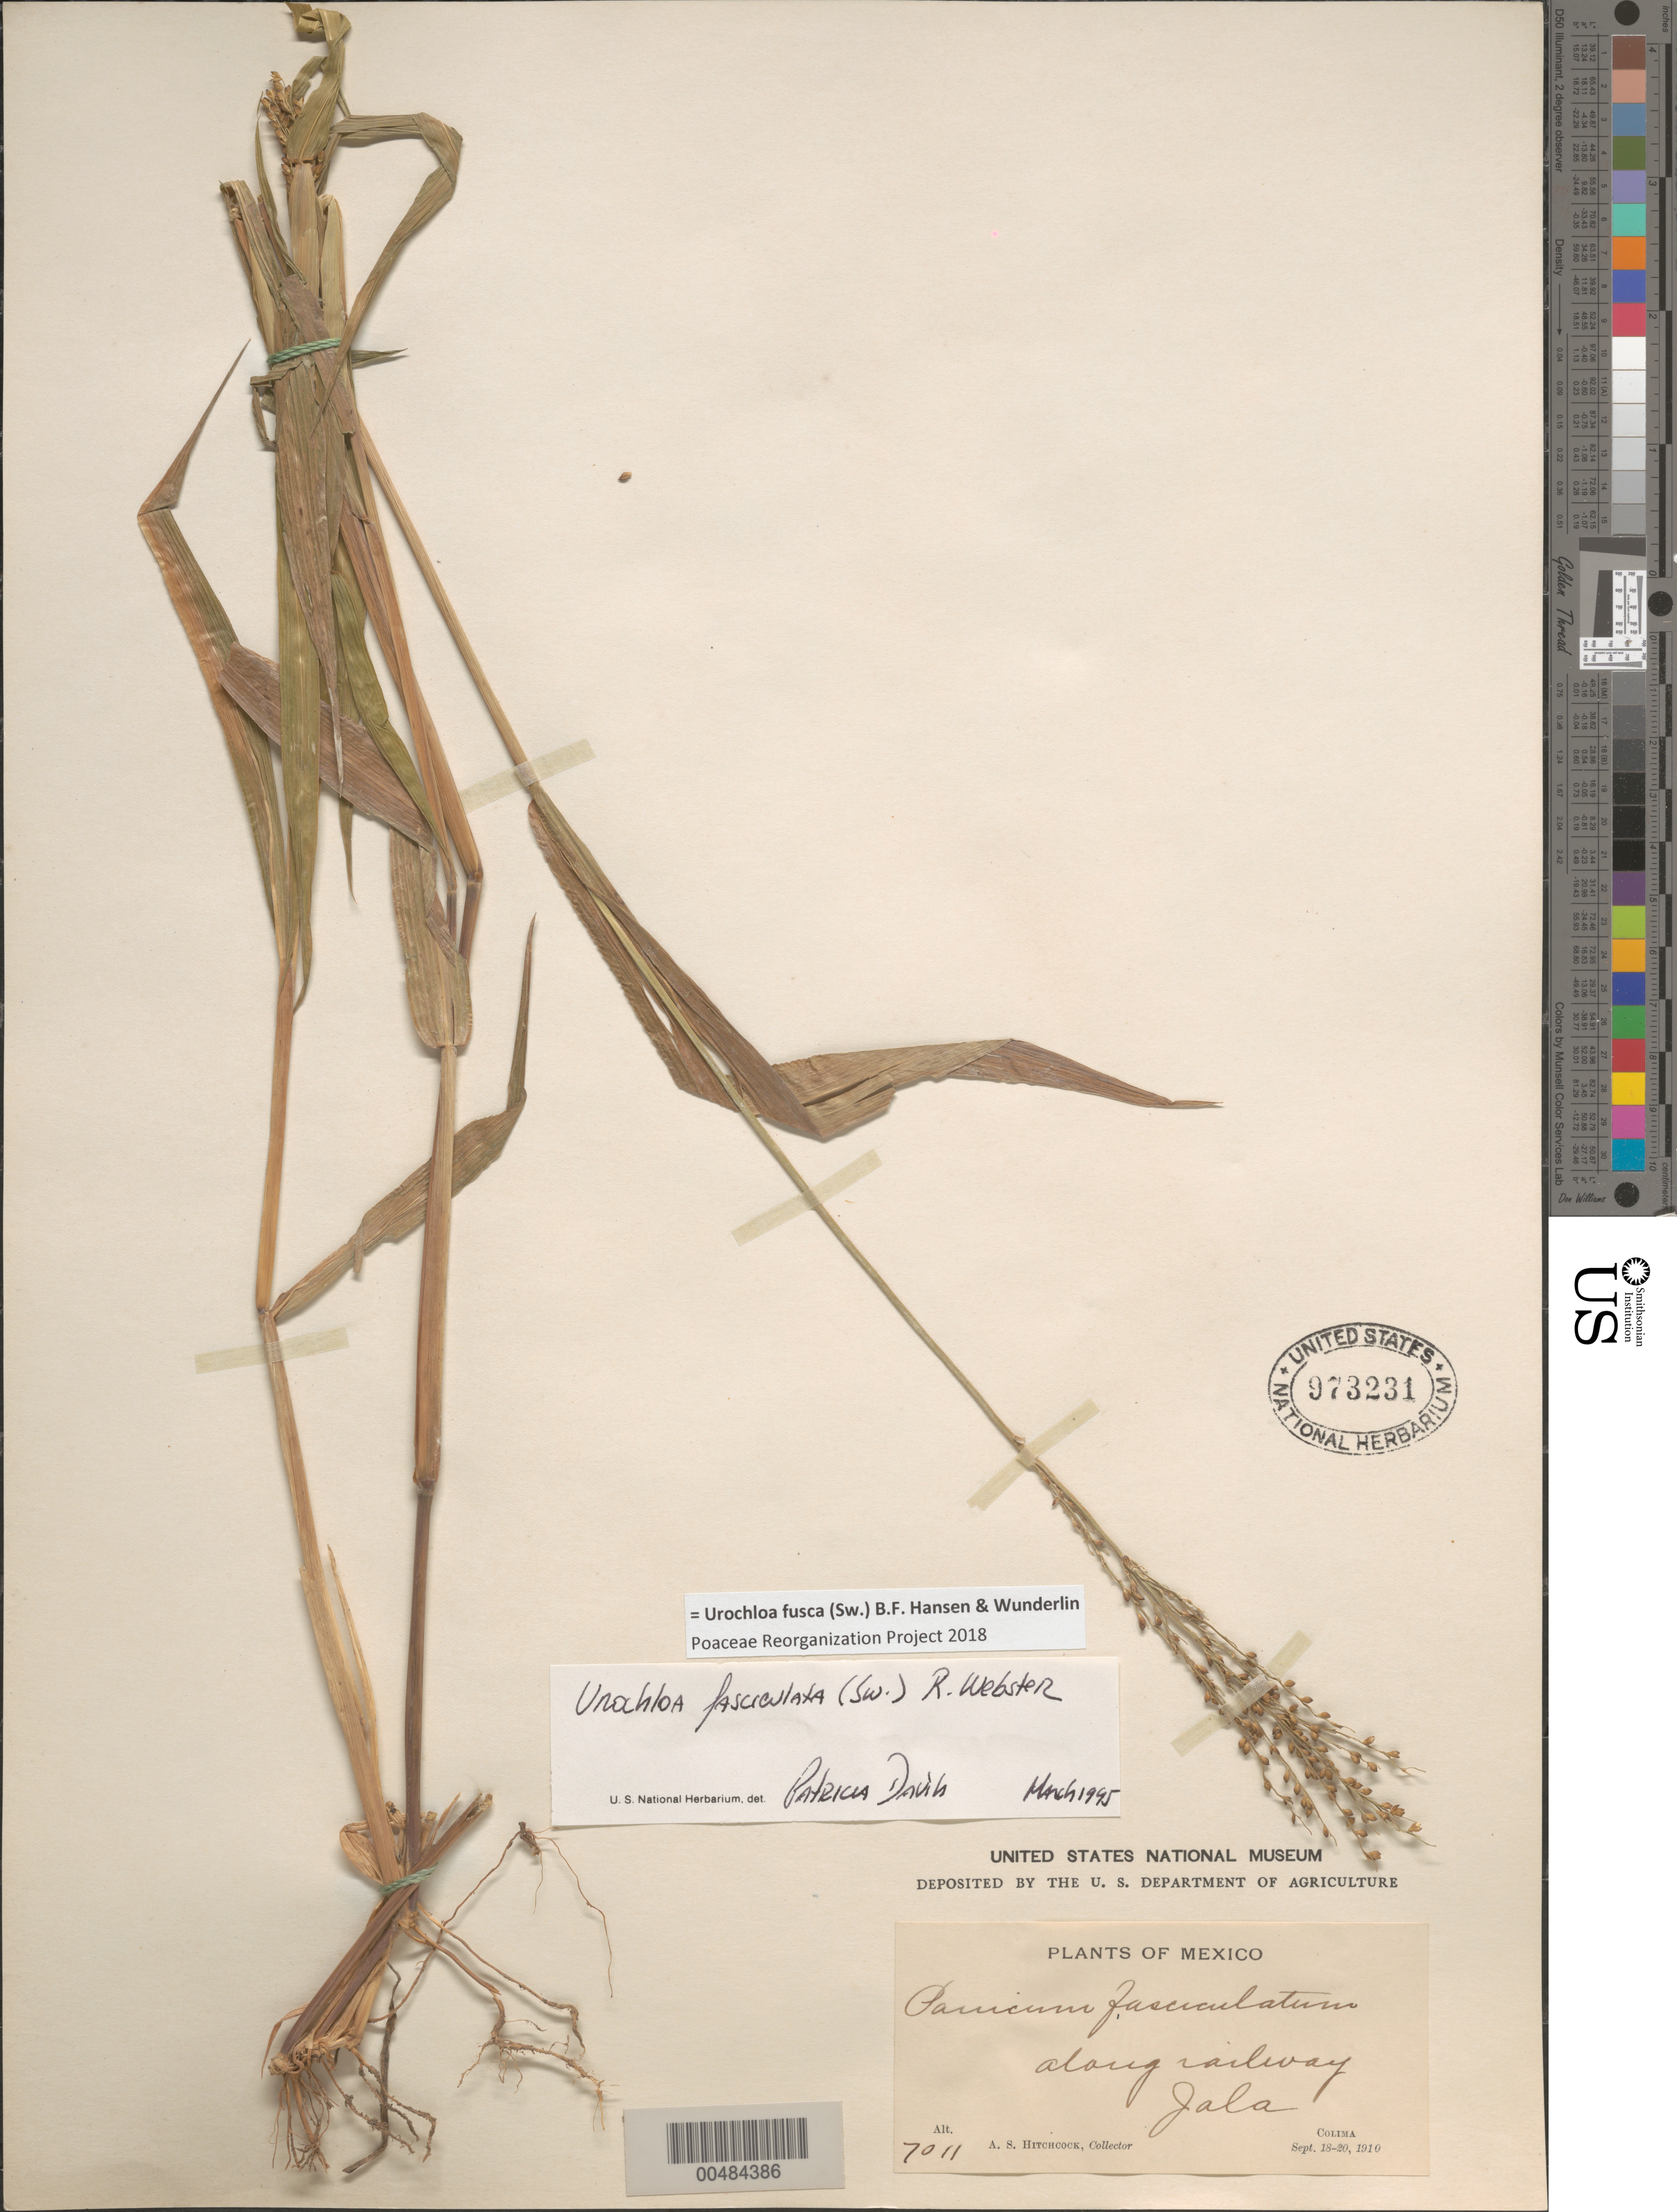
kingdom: Plantae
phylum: Tracheophyta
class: Liliopsida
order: Poales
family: Poaceae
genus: Urochloa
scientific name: Urochloa fusca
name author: (Sw.) B.F. Hansen & Wunderlin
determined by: Poaceae Reorganization Project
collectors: A. S. Hitchcock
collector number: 7011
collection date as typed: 18 Sep 1910 to 20 Sep 1910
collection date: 1910-09-18/1910-09-20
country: Mexico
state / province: Colima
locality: Jala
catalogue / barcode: US 973231